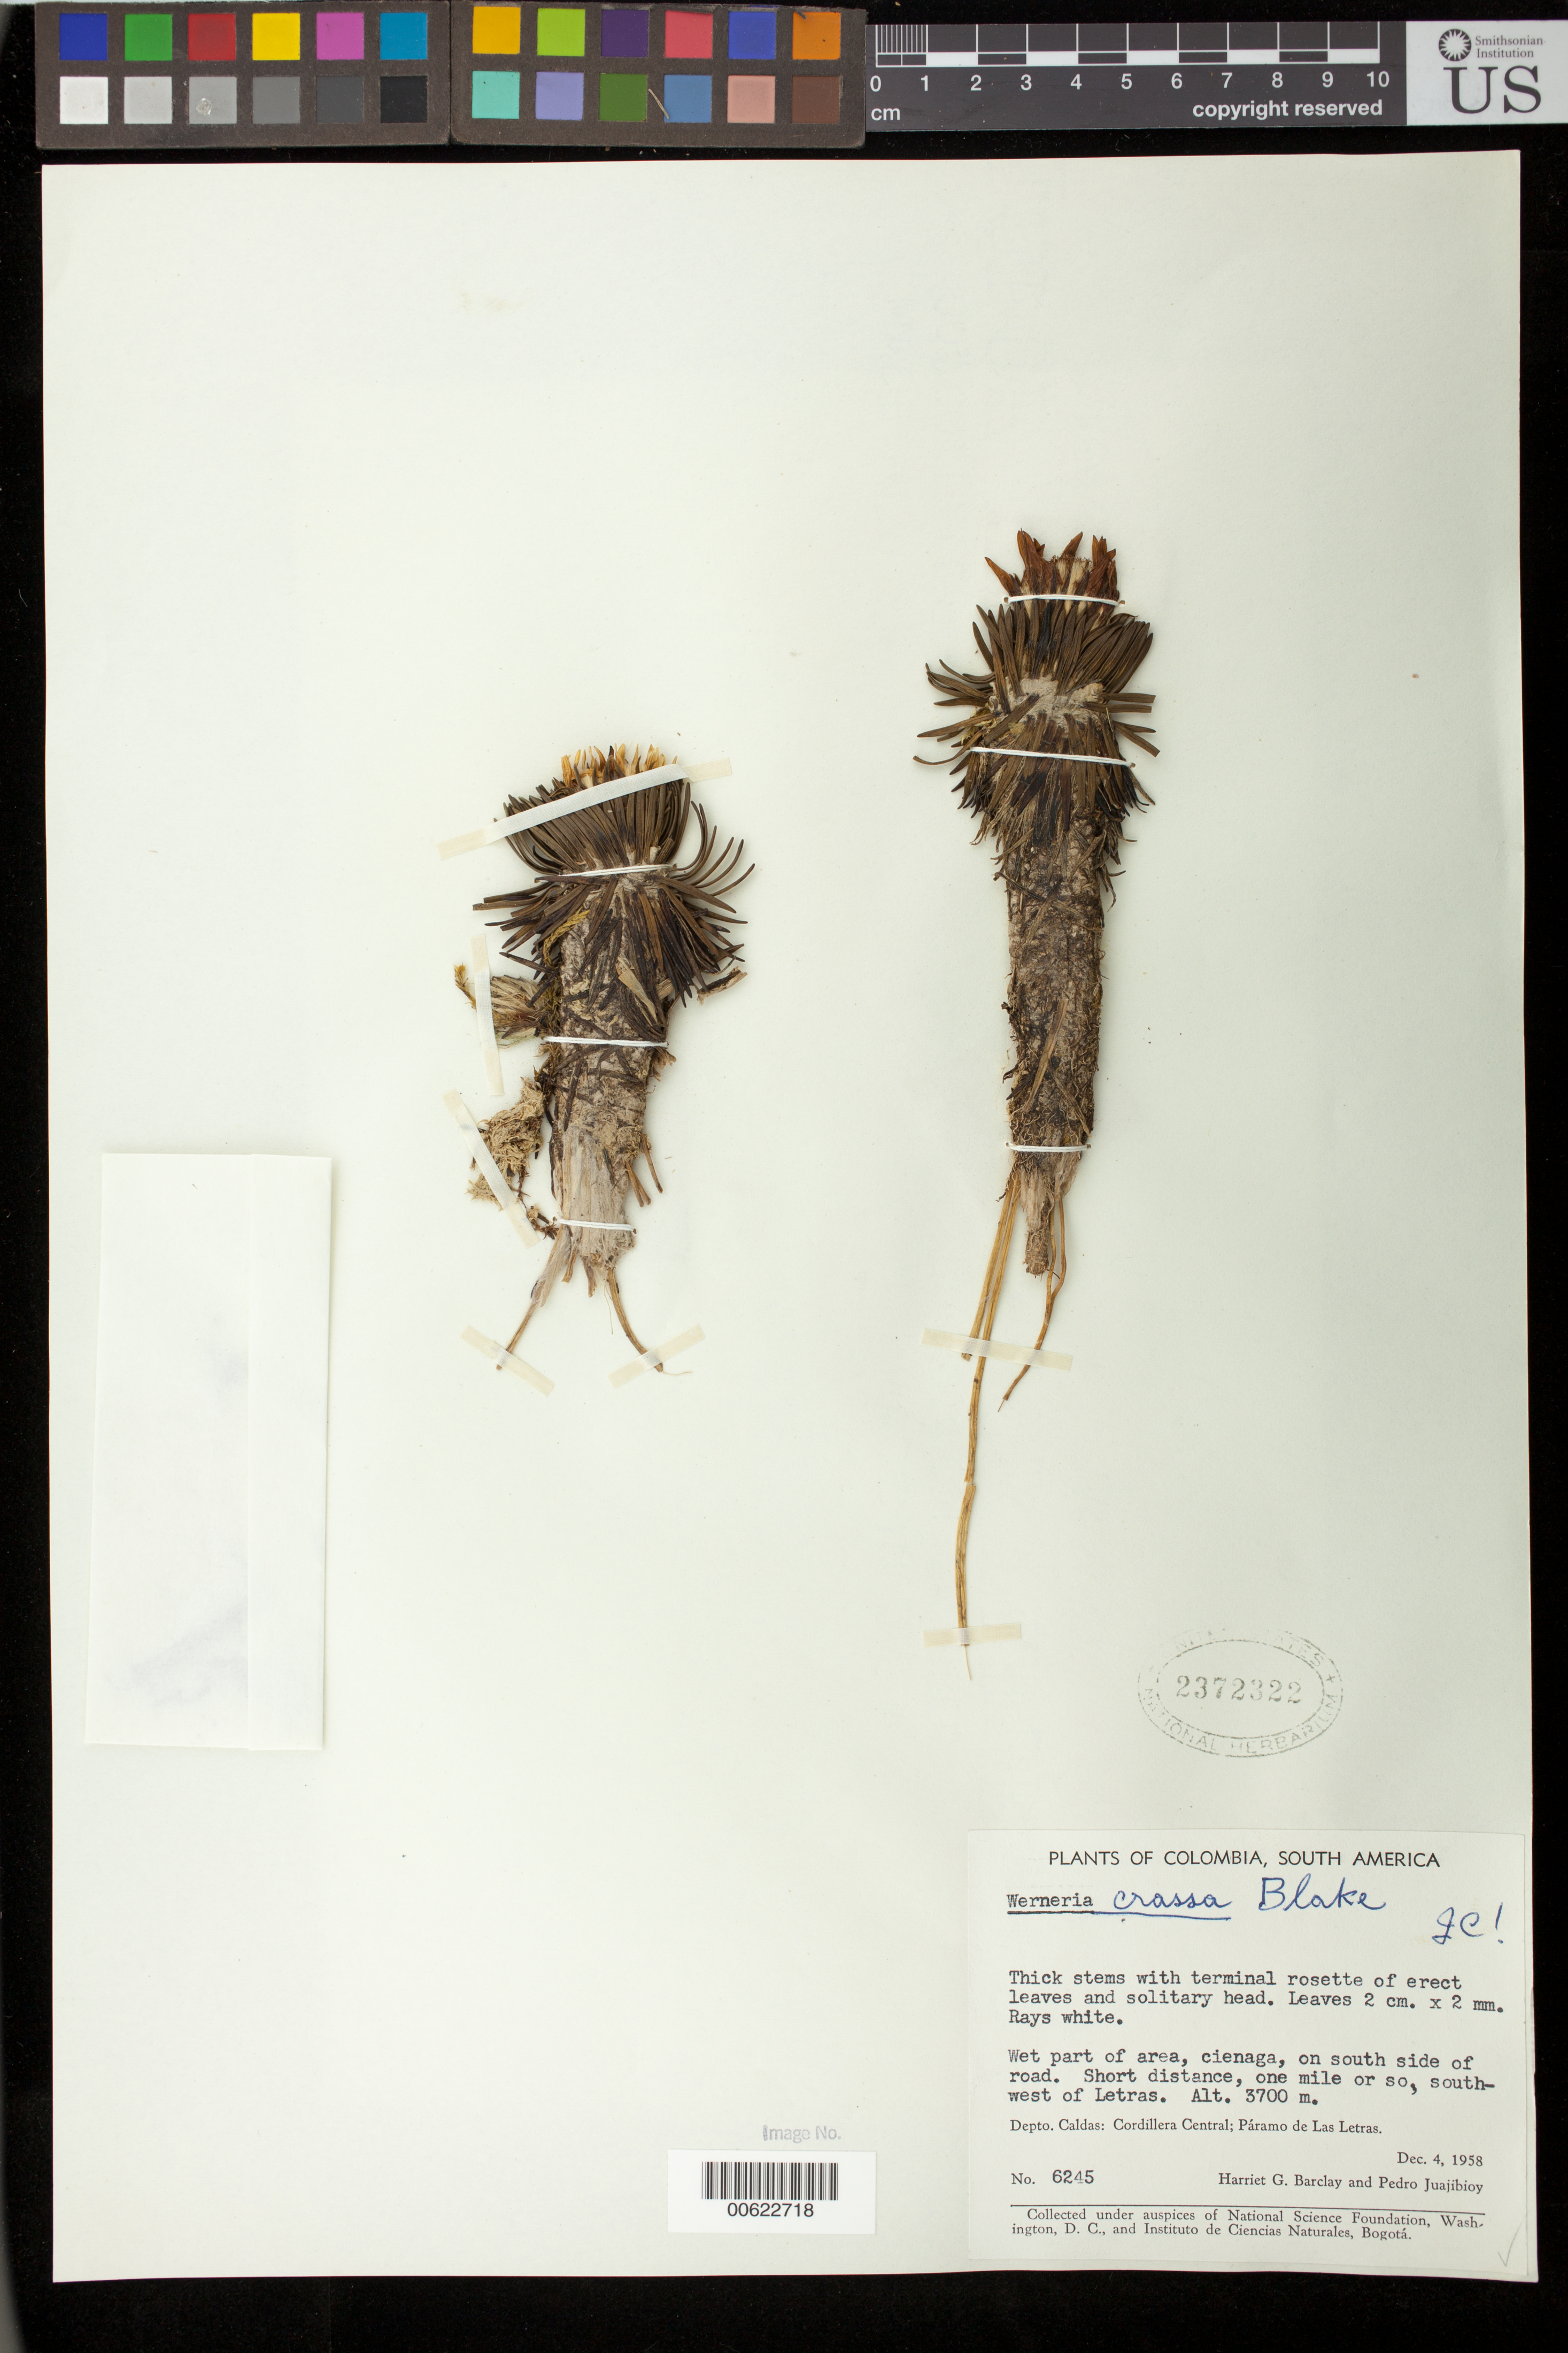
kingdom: Plantae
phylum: Tracheophyta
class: Magnoliopsida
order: Asterales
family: Asteraceae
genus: Xenophyllum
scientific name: Xenophyllum crassum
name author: (S.F. Blake) V.A. Funk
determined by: Funk, Vicki A., (BOT), Smithsonian Institution - National Museum of Natural History (UNITED STATES)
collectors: H. G. Barclay & P. Juajibioy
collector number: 6245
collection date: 1958-12-04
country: Colombia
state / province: Caldas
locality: Cordillera Central; Paramo de Las Letras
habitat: Wet part of area, cienaga, on S side of road. Short distance, 1 mi or so, SW of Letras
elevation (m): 3700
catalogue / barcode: US 2372322